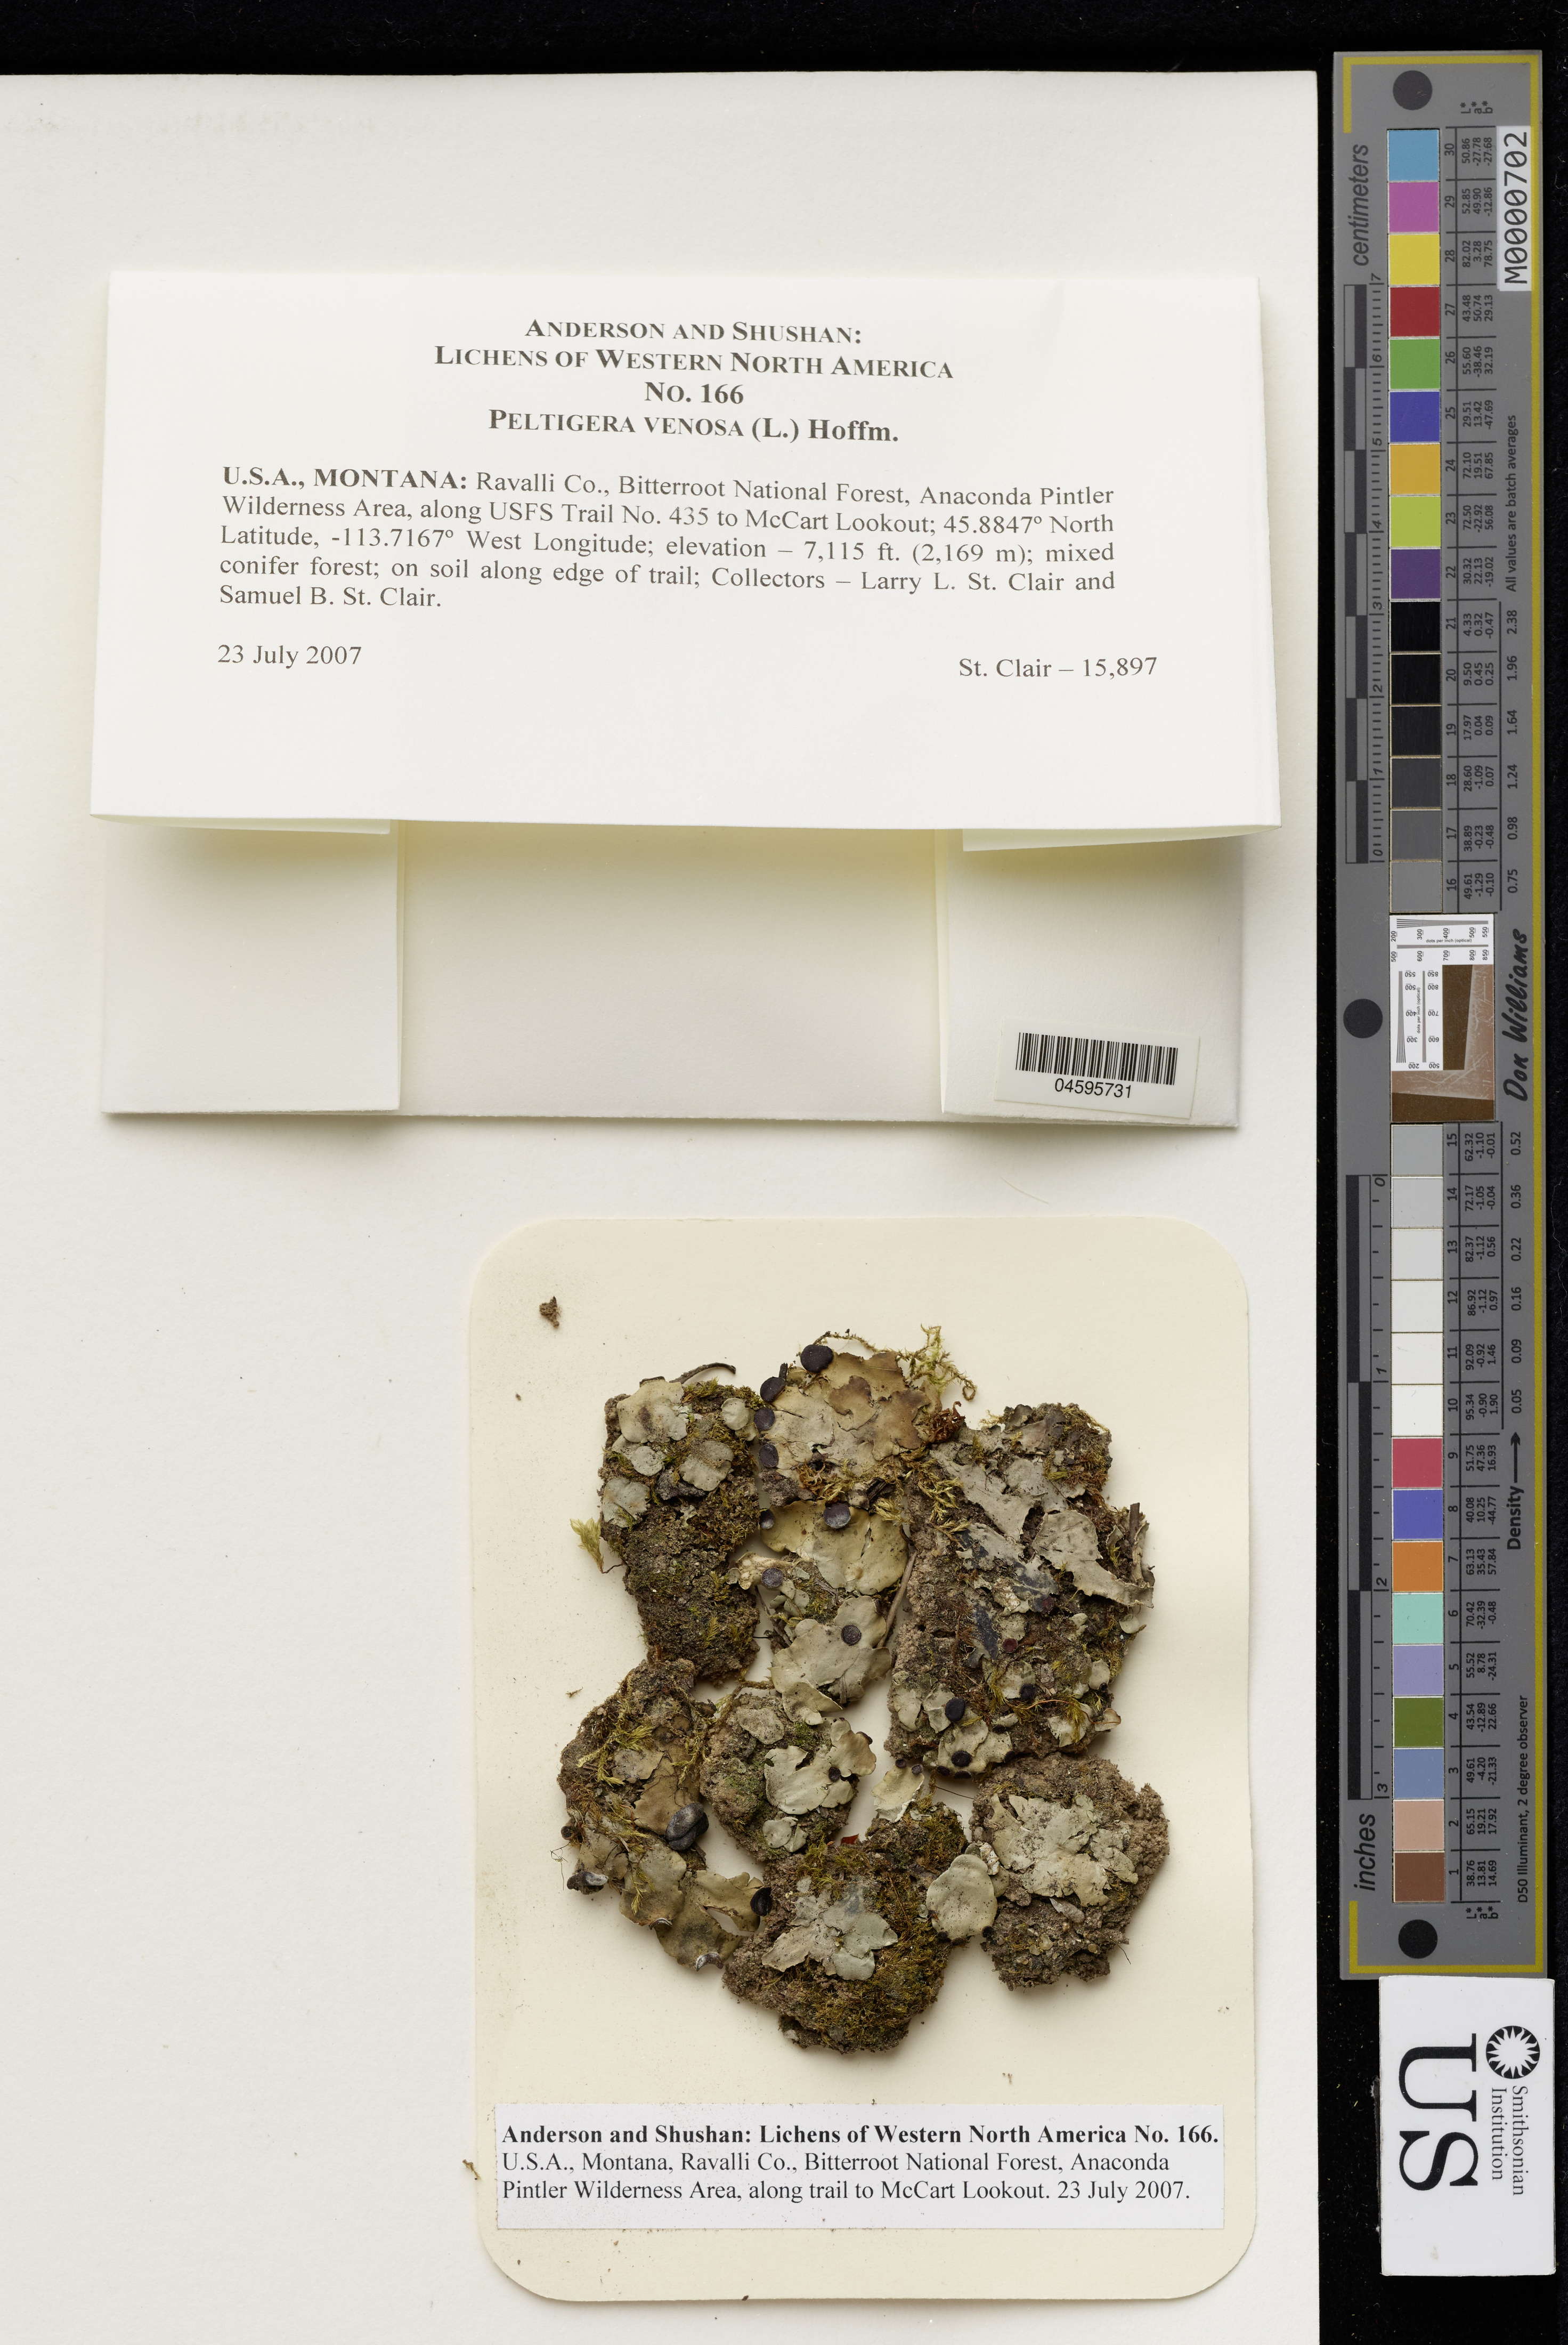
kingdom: Fungi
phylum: Ascomycota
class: Lecanoromycetes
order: Peltigerales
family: Peltigeraceae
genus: Peltigera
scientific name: Peltigera venosa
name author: (L.) Hoffm.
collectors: L.L. St.Clair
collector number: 15897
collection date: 2007-07-23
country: United States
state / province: Montana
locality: Ravalli Co., Bitterroot National Forest, Anaconda Pintler Wilderness Area, along USFS Trail No. 435 to McCart Lookout.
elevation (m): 2169